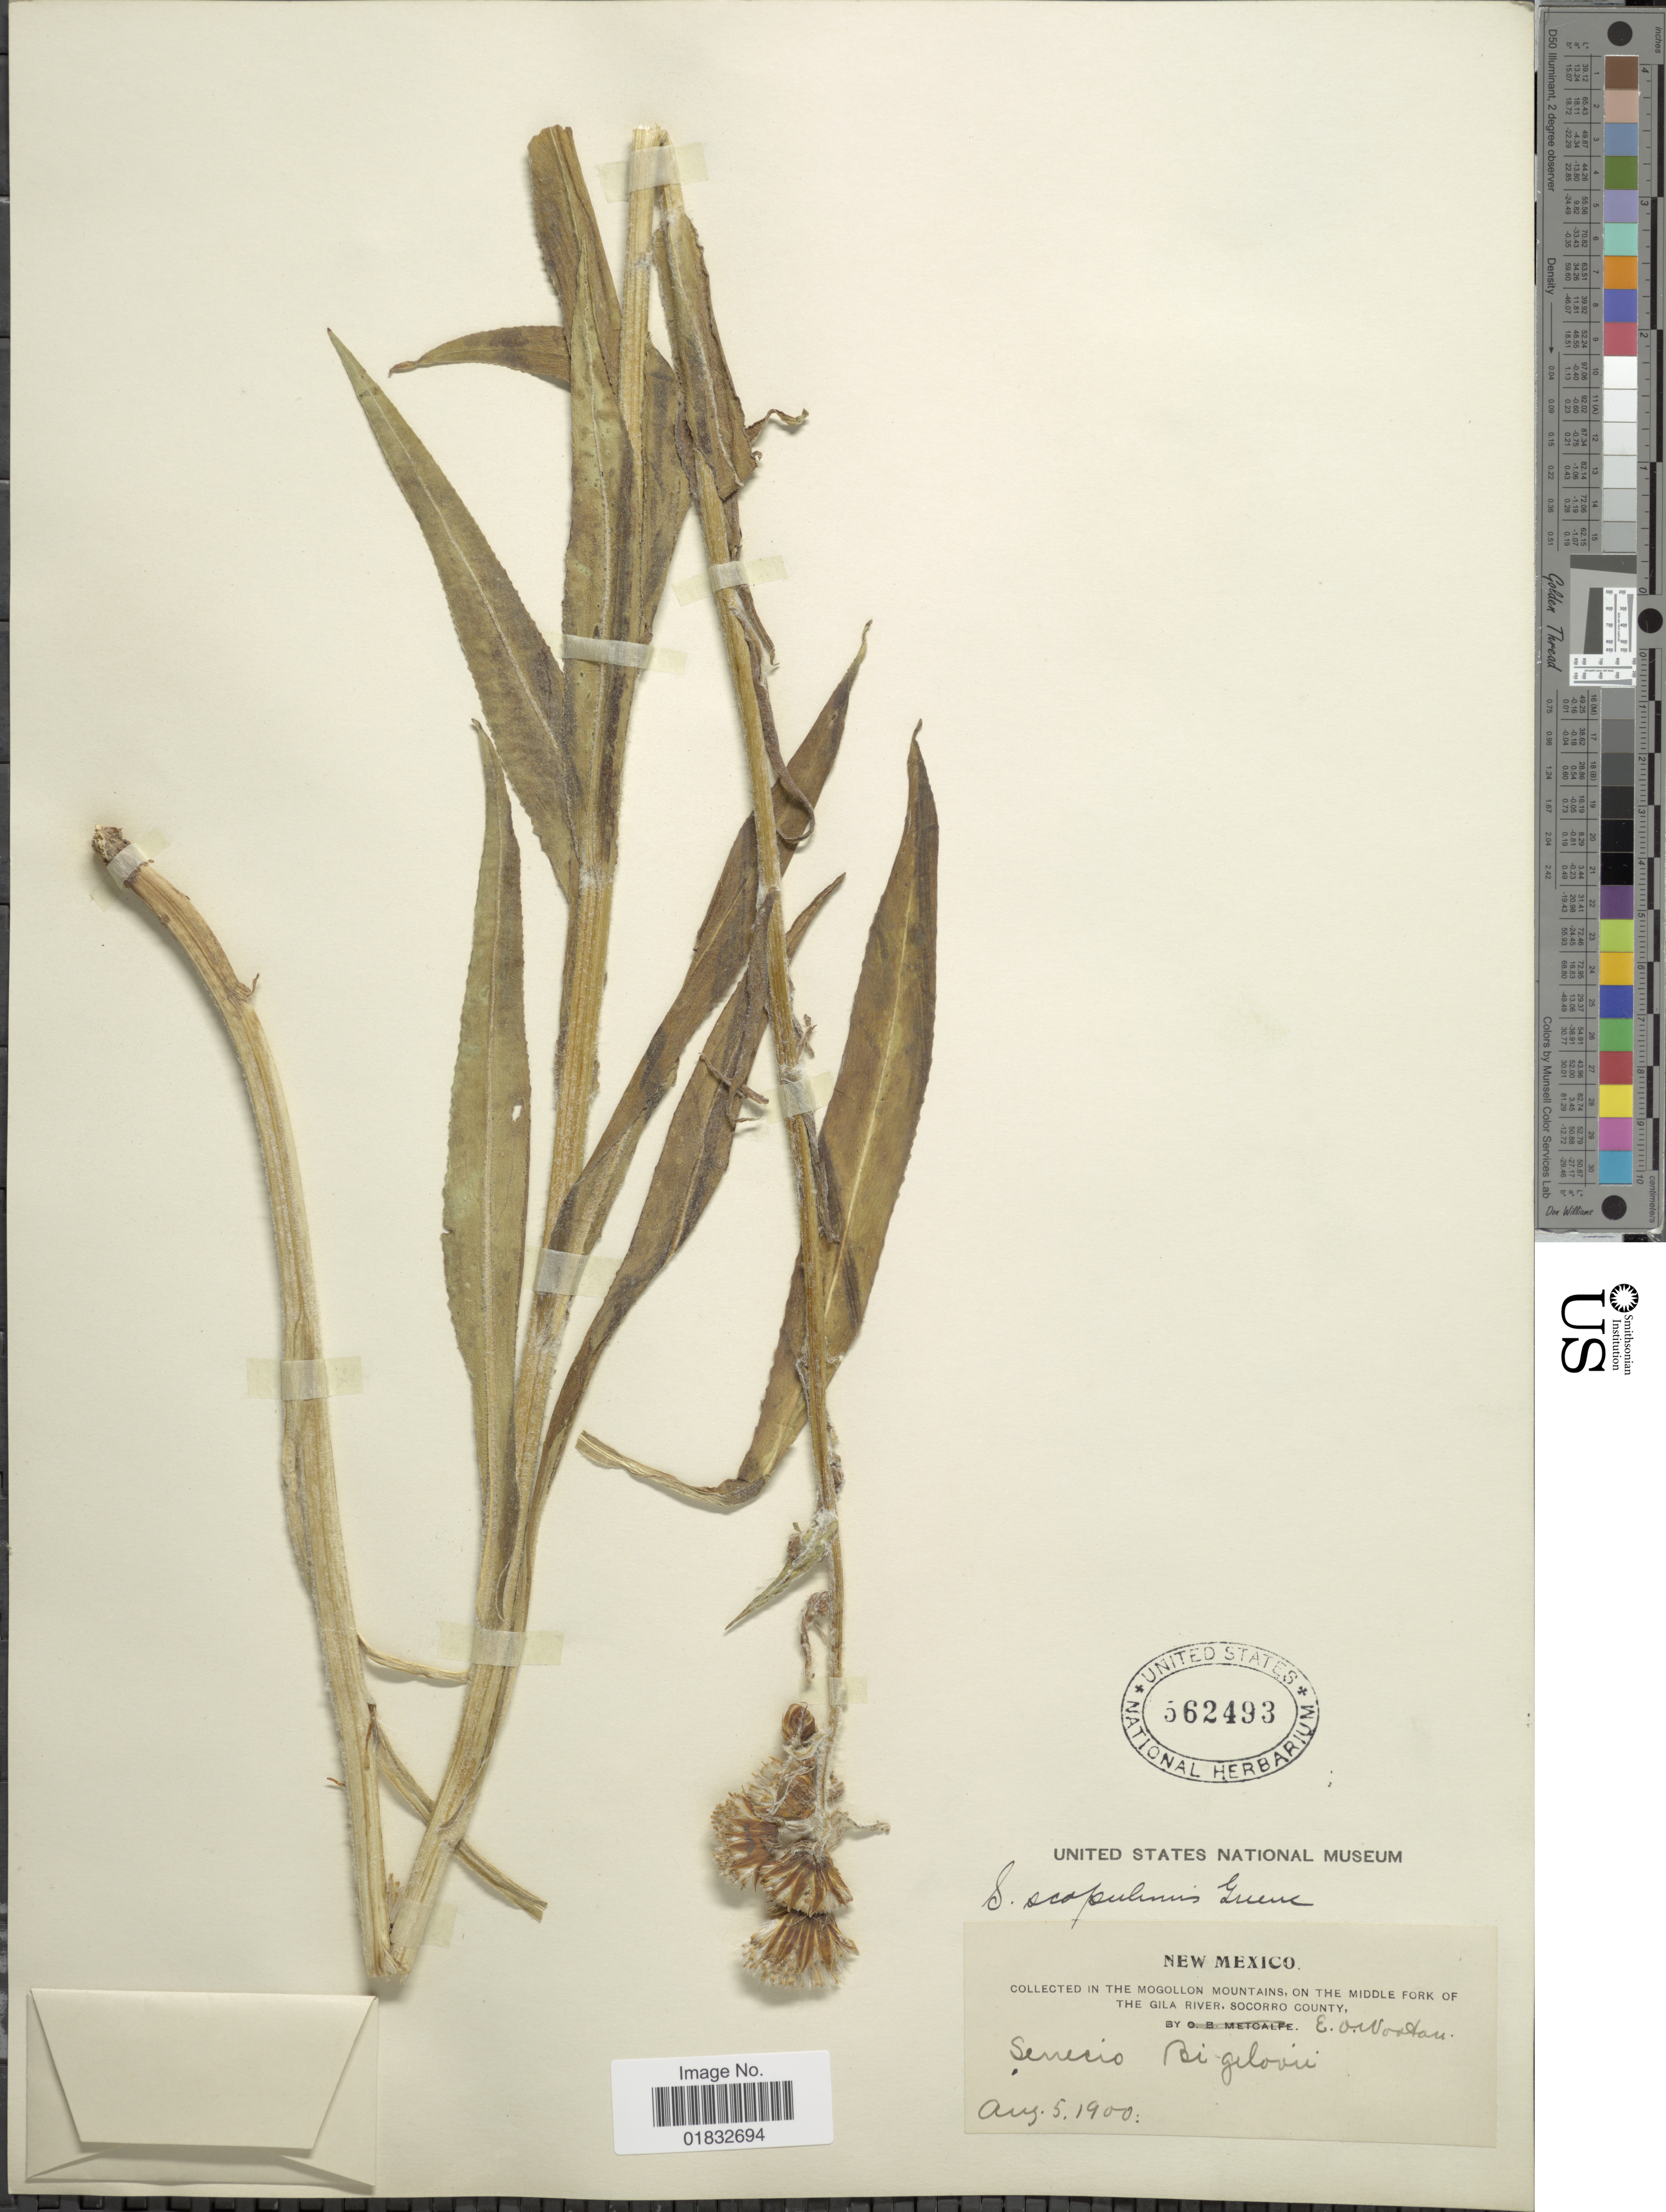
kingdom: Plantae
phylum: Tracheophyta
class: Magnoliopsida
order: Asterales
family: Asteraceae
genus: Senecio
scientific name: Senecio bigelovii var. hallii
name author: A. Gray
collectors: E. O. Wooton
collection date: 1900-08-05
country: United States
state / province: New Mexico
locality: In the Mogollon Mountains, on the Middle Fork of The Gila River, Socorro County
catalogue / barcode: US 562493